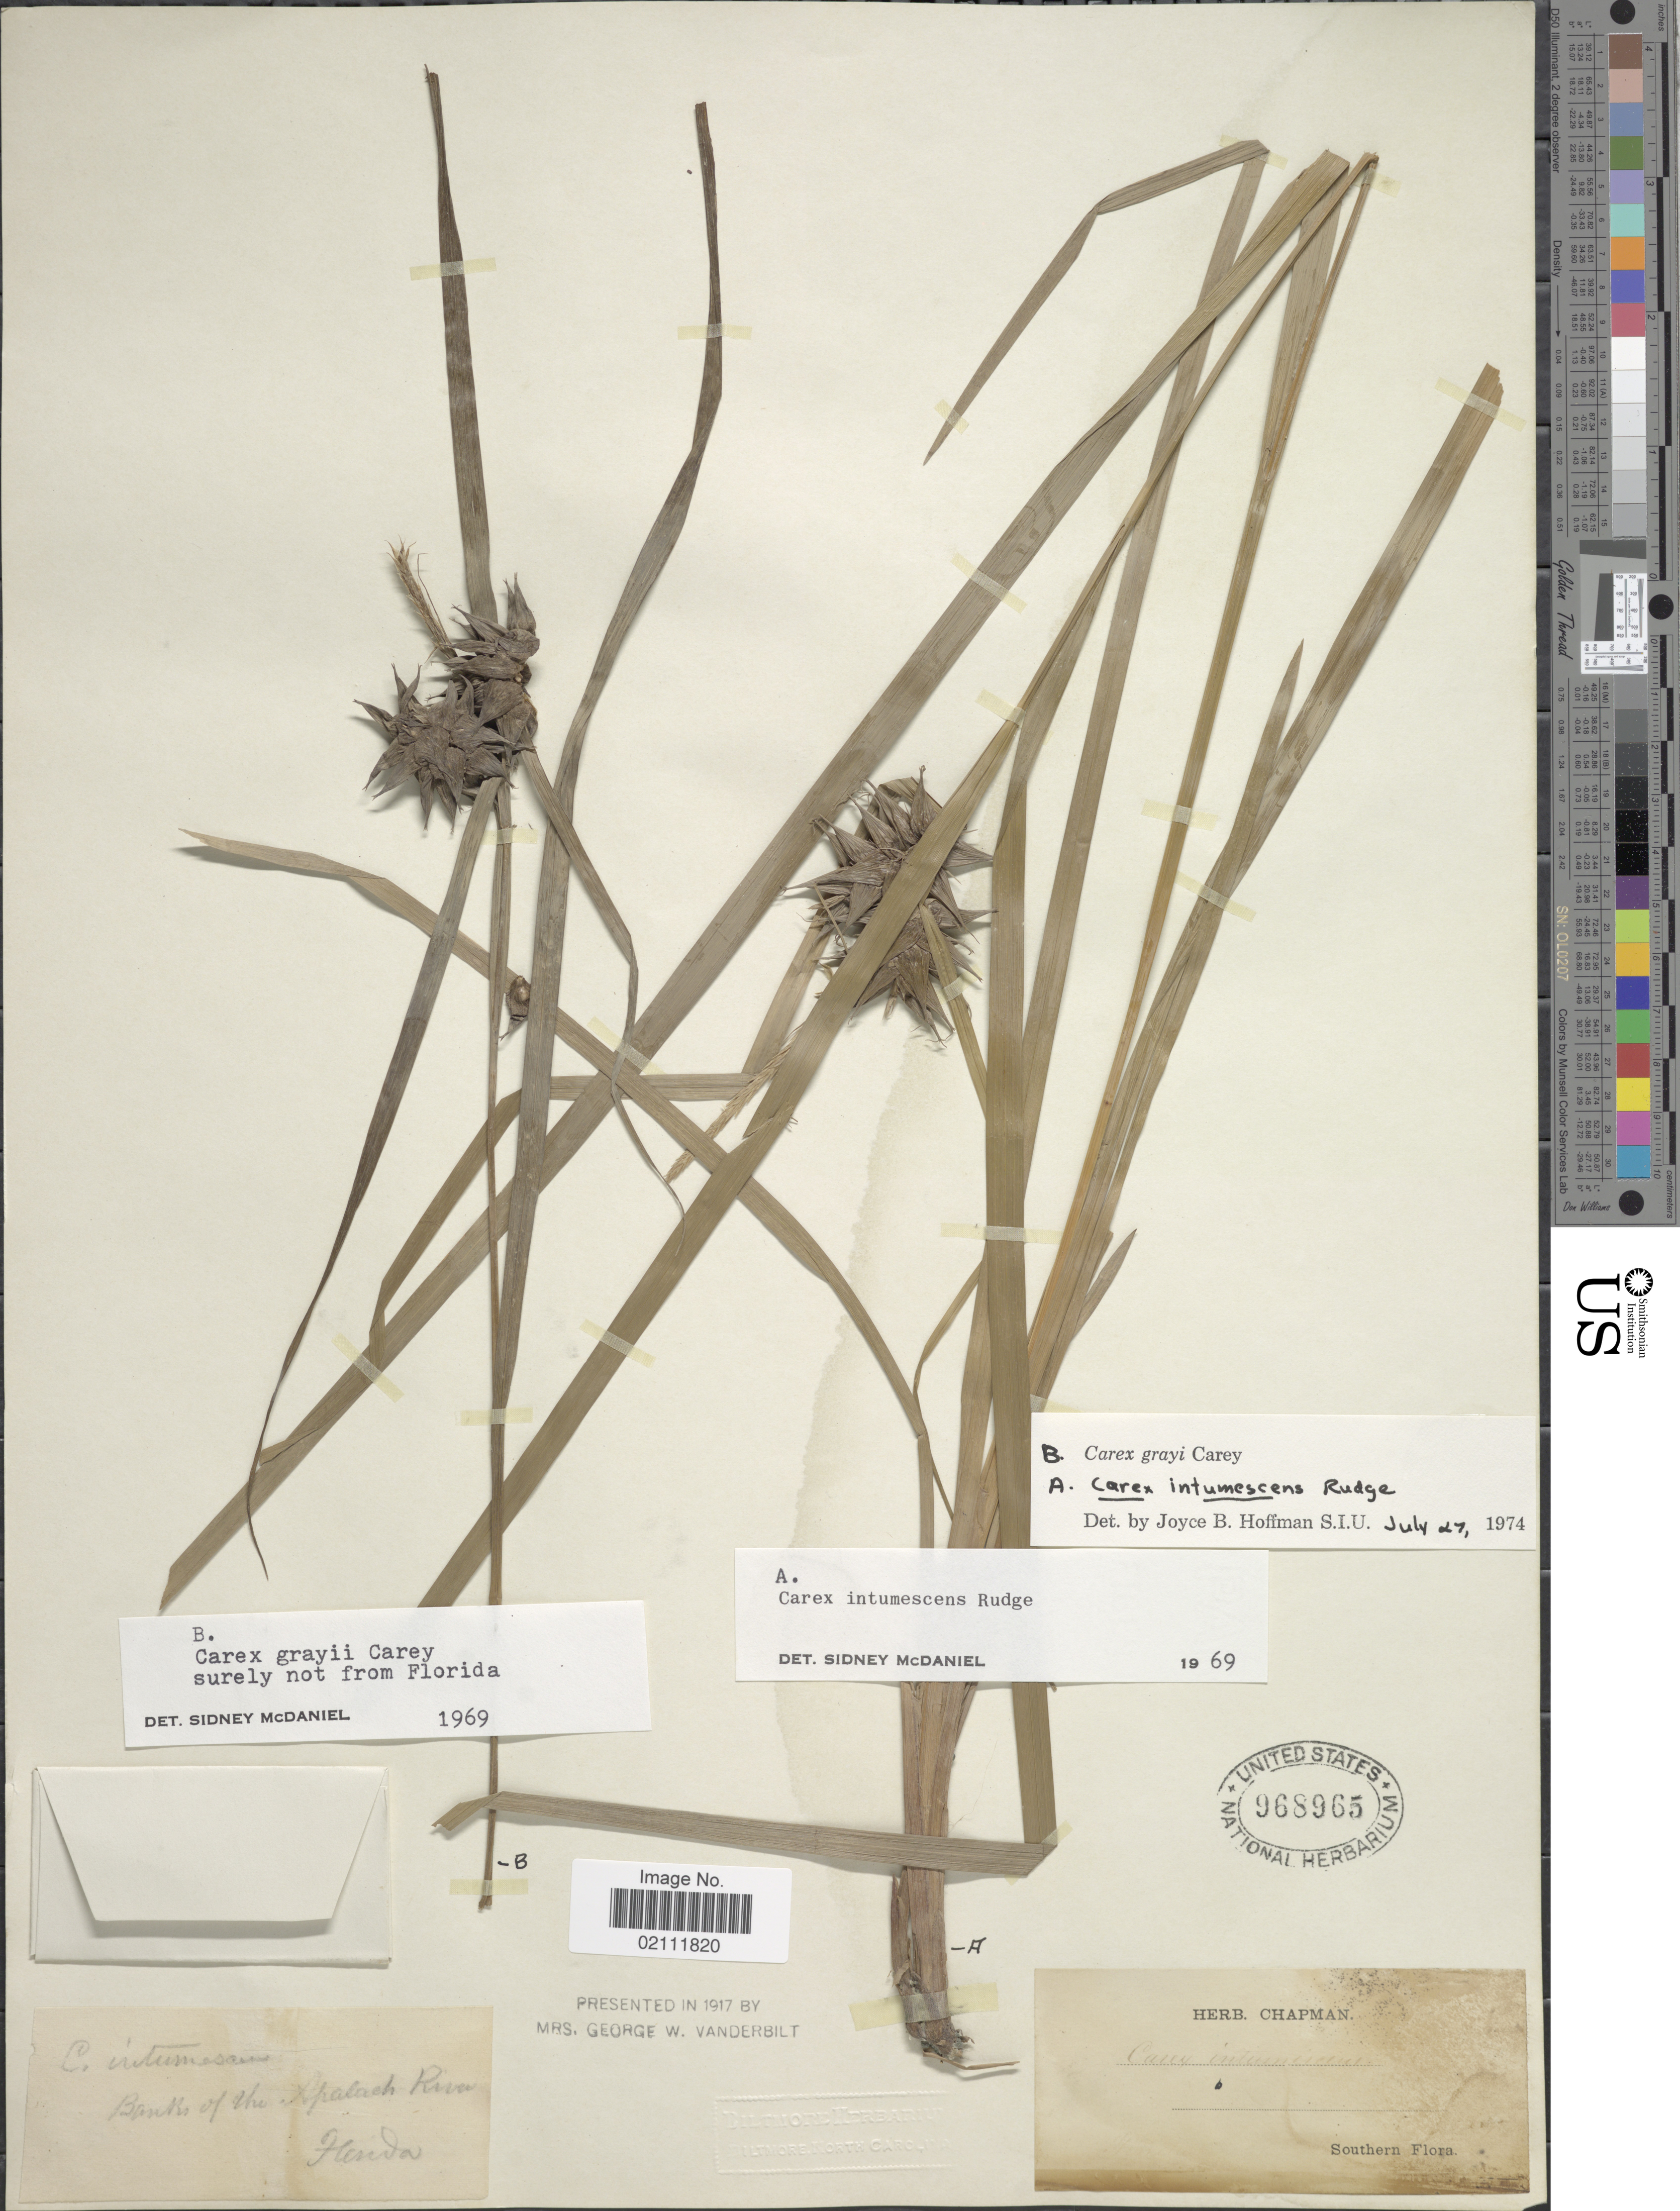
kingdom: Plantae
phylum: Tracheophyta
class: Liliopsida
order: Poales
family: Cyperaceae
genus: Carex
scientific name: Carex grayi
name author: J. Carey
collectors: ex herb. Chapman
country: United States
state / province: Florida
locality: Banks of the Apalach River, southern flora.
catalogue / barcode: US 968965